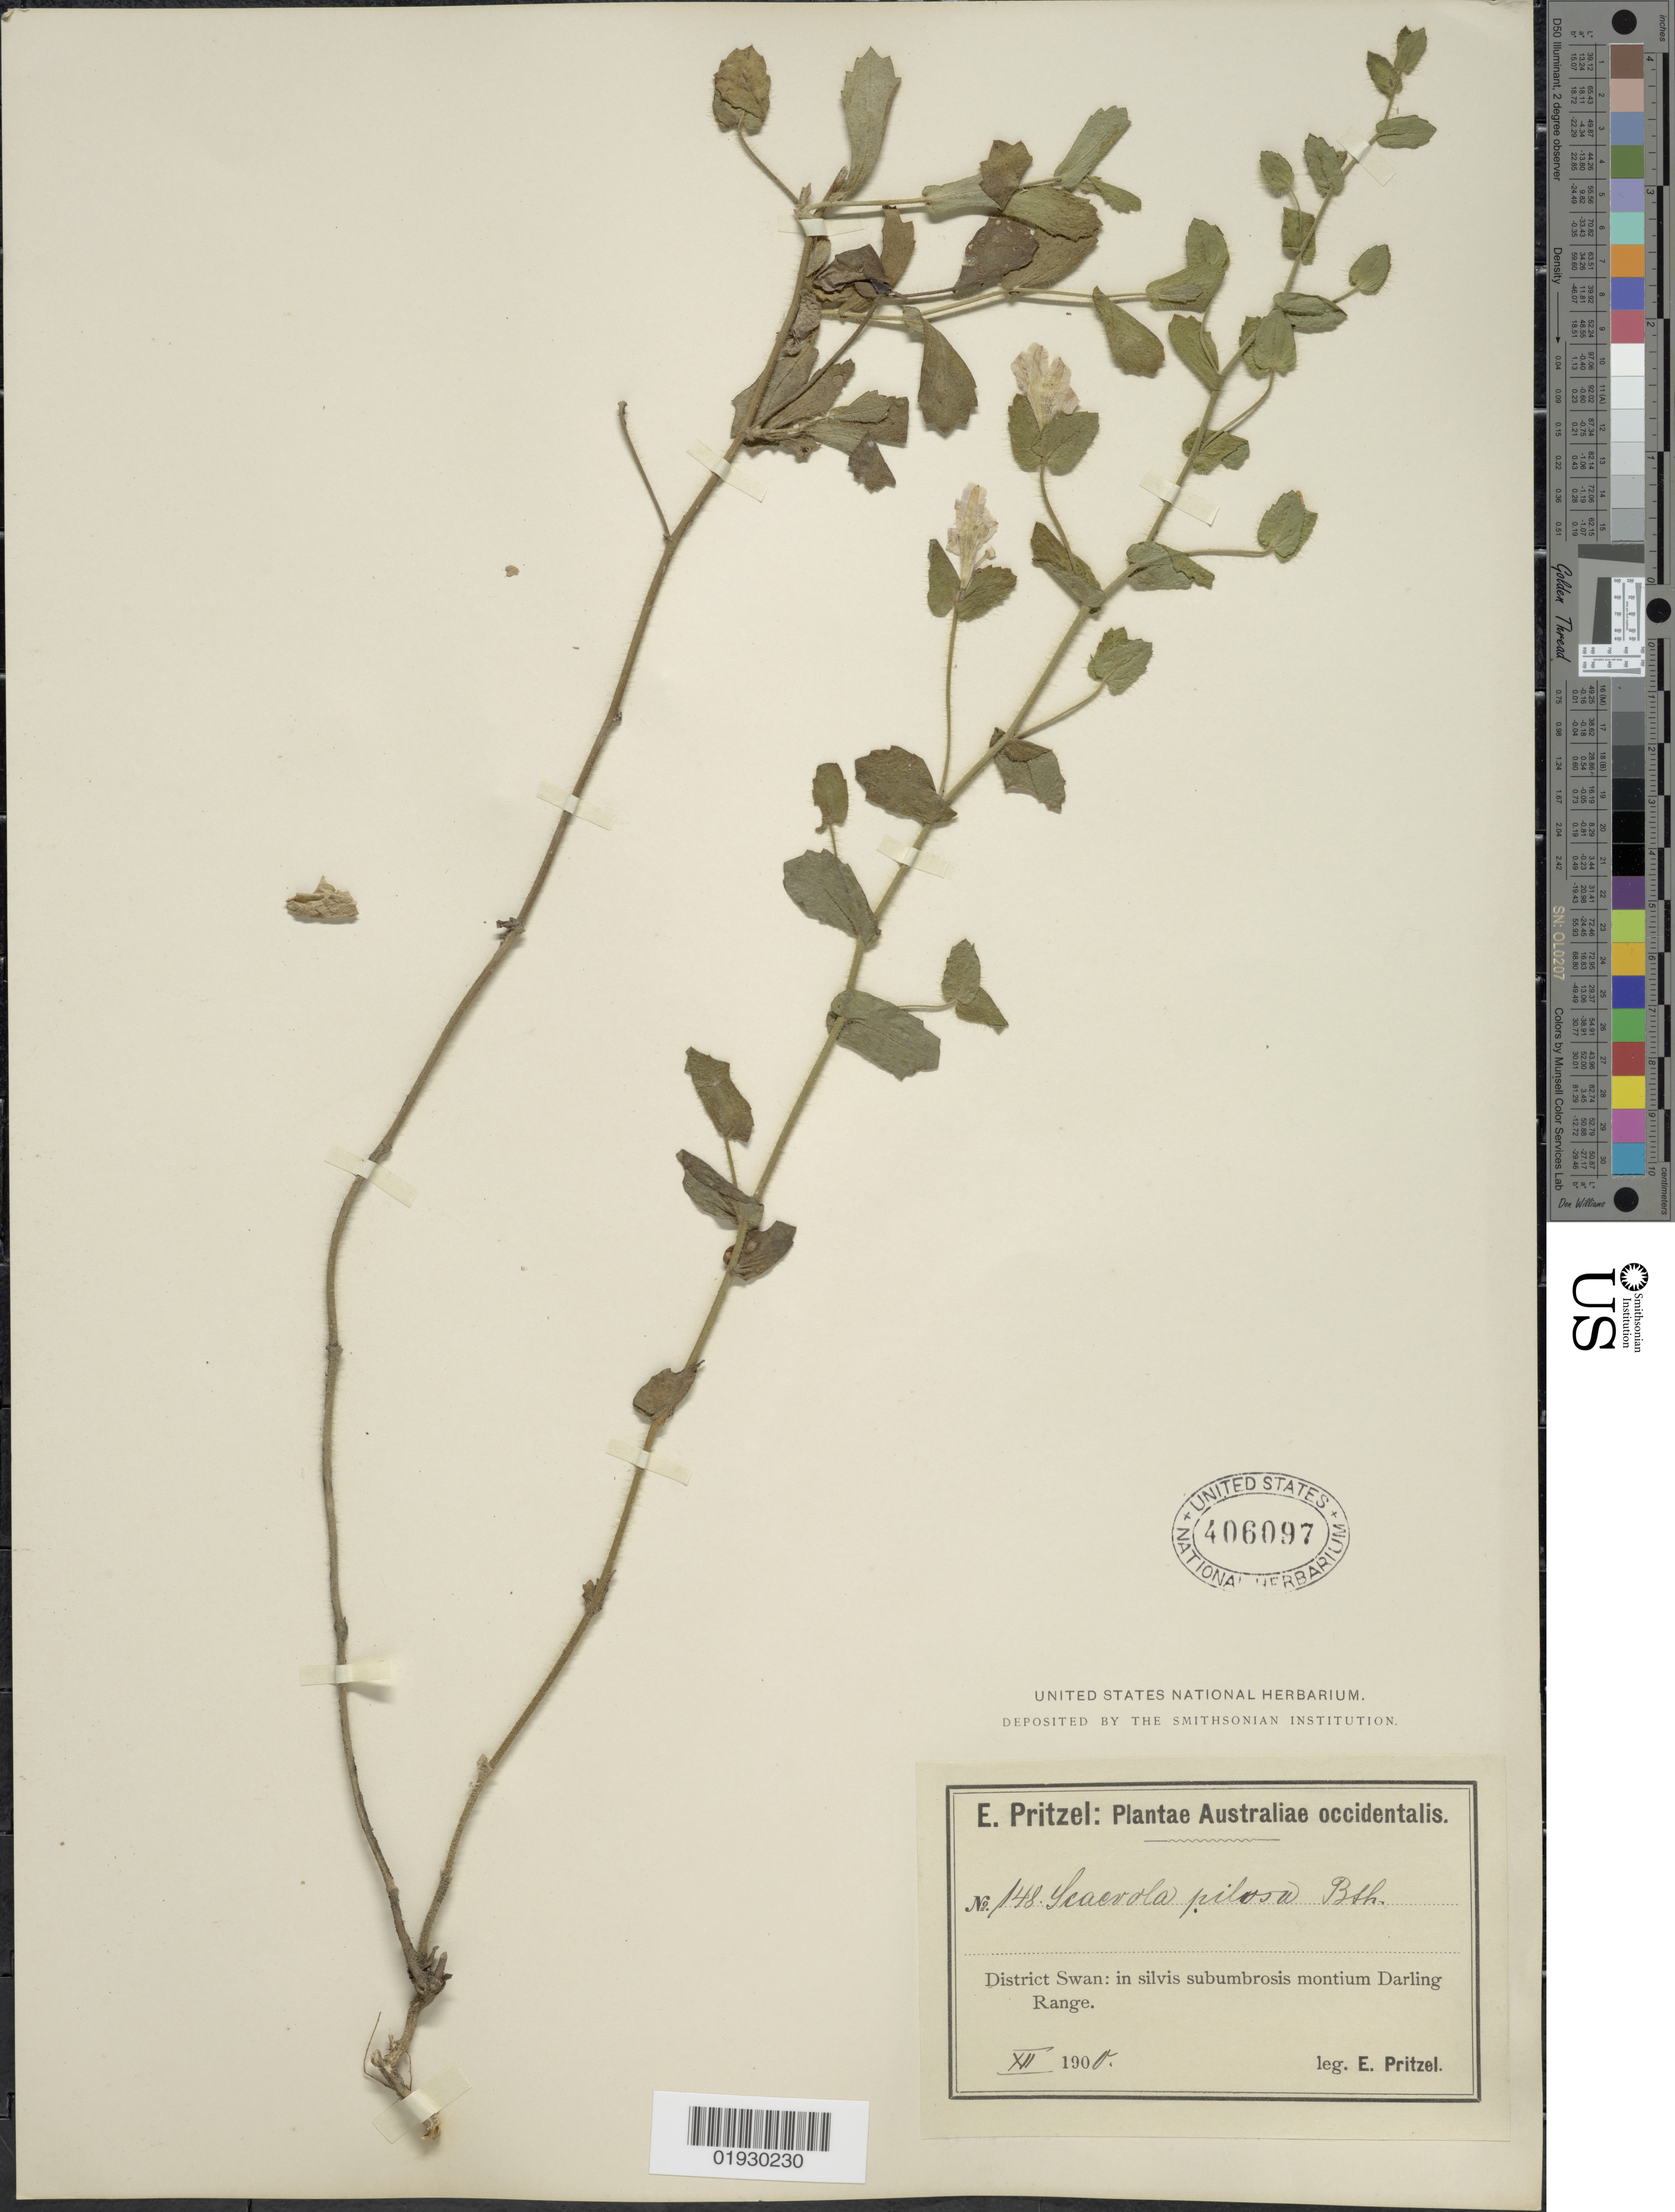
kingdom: Plantae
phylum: Tracheophyta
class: Magnoliopsida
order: Asterales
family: Goodeniaceae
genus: Scaevola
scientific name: Scaevola pilosa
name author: Benth.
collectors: E. G. Pritzel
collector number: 148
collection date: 1900-12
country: Australia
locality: Australiae occidentalis. District Swan: in silvis subumbrosis montium Darling Range.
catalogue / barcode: US 406097